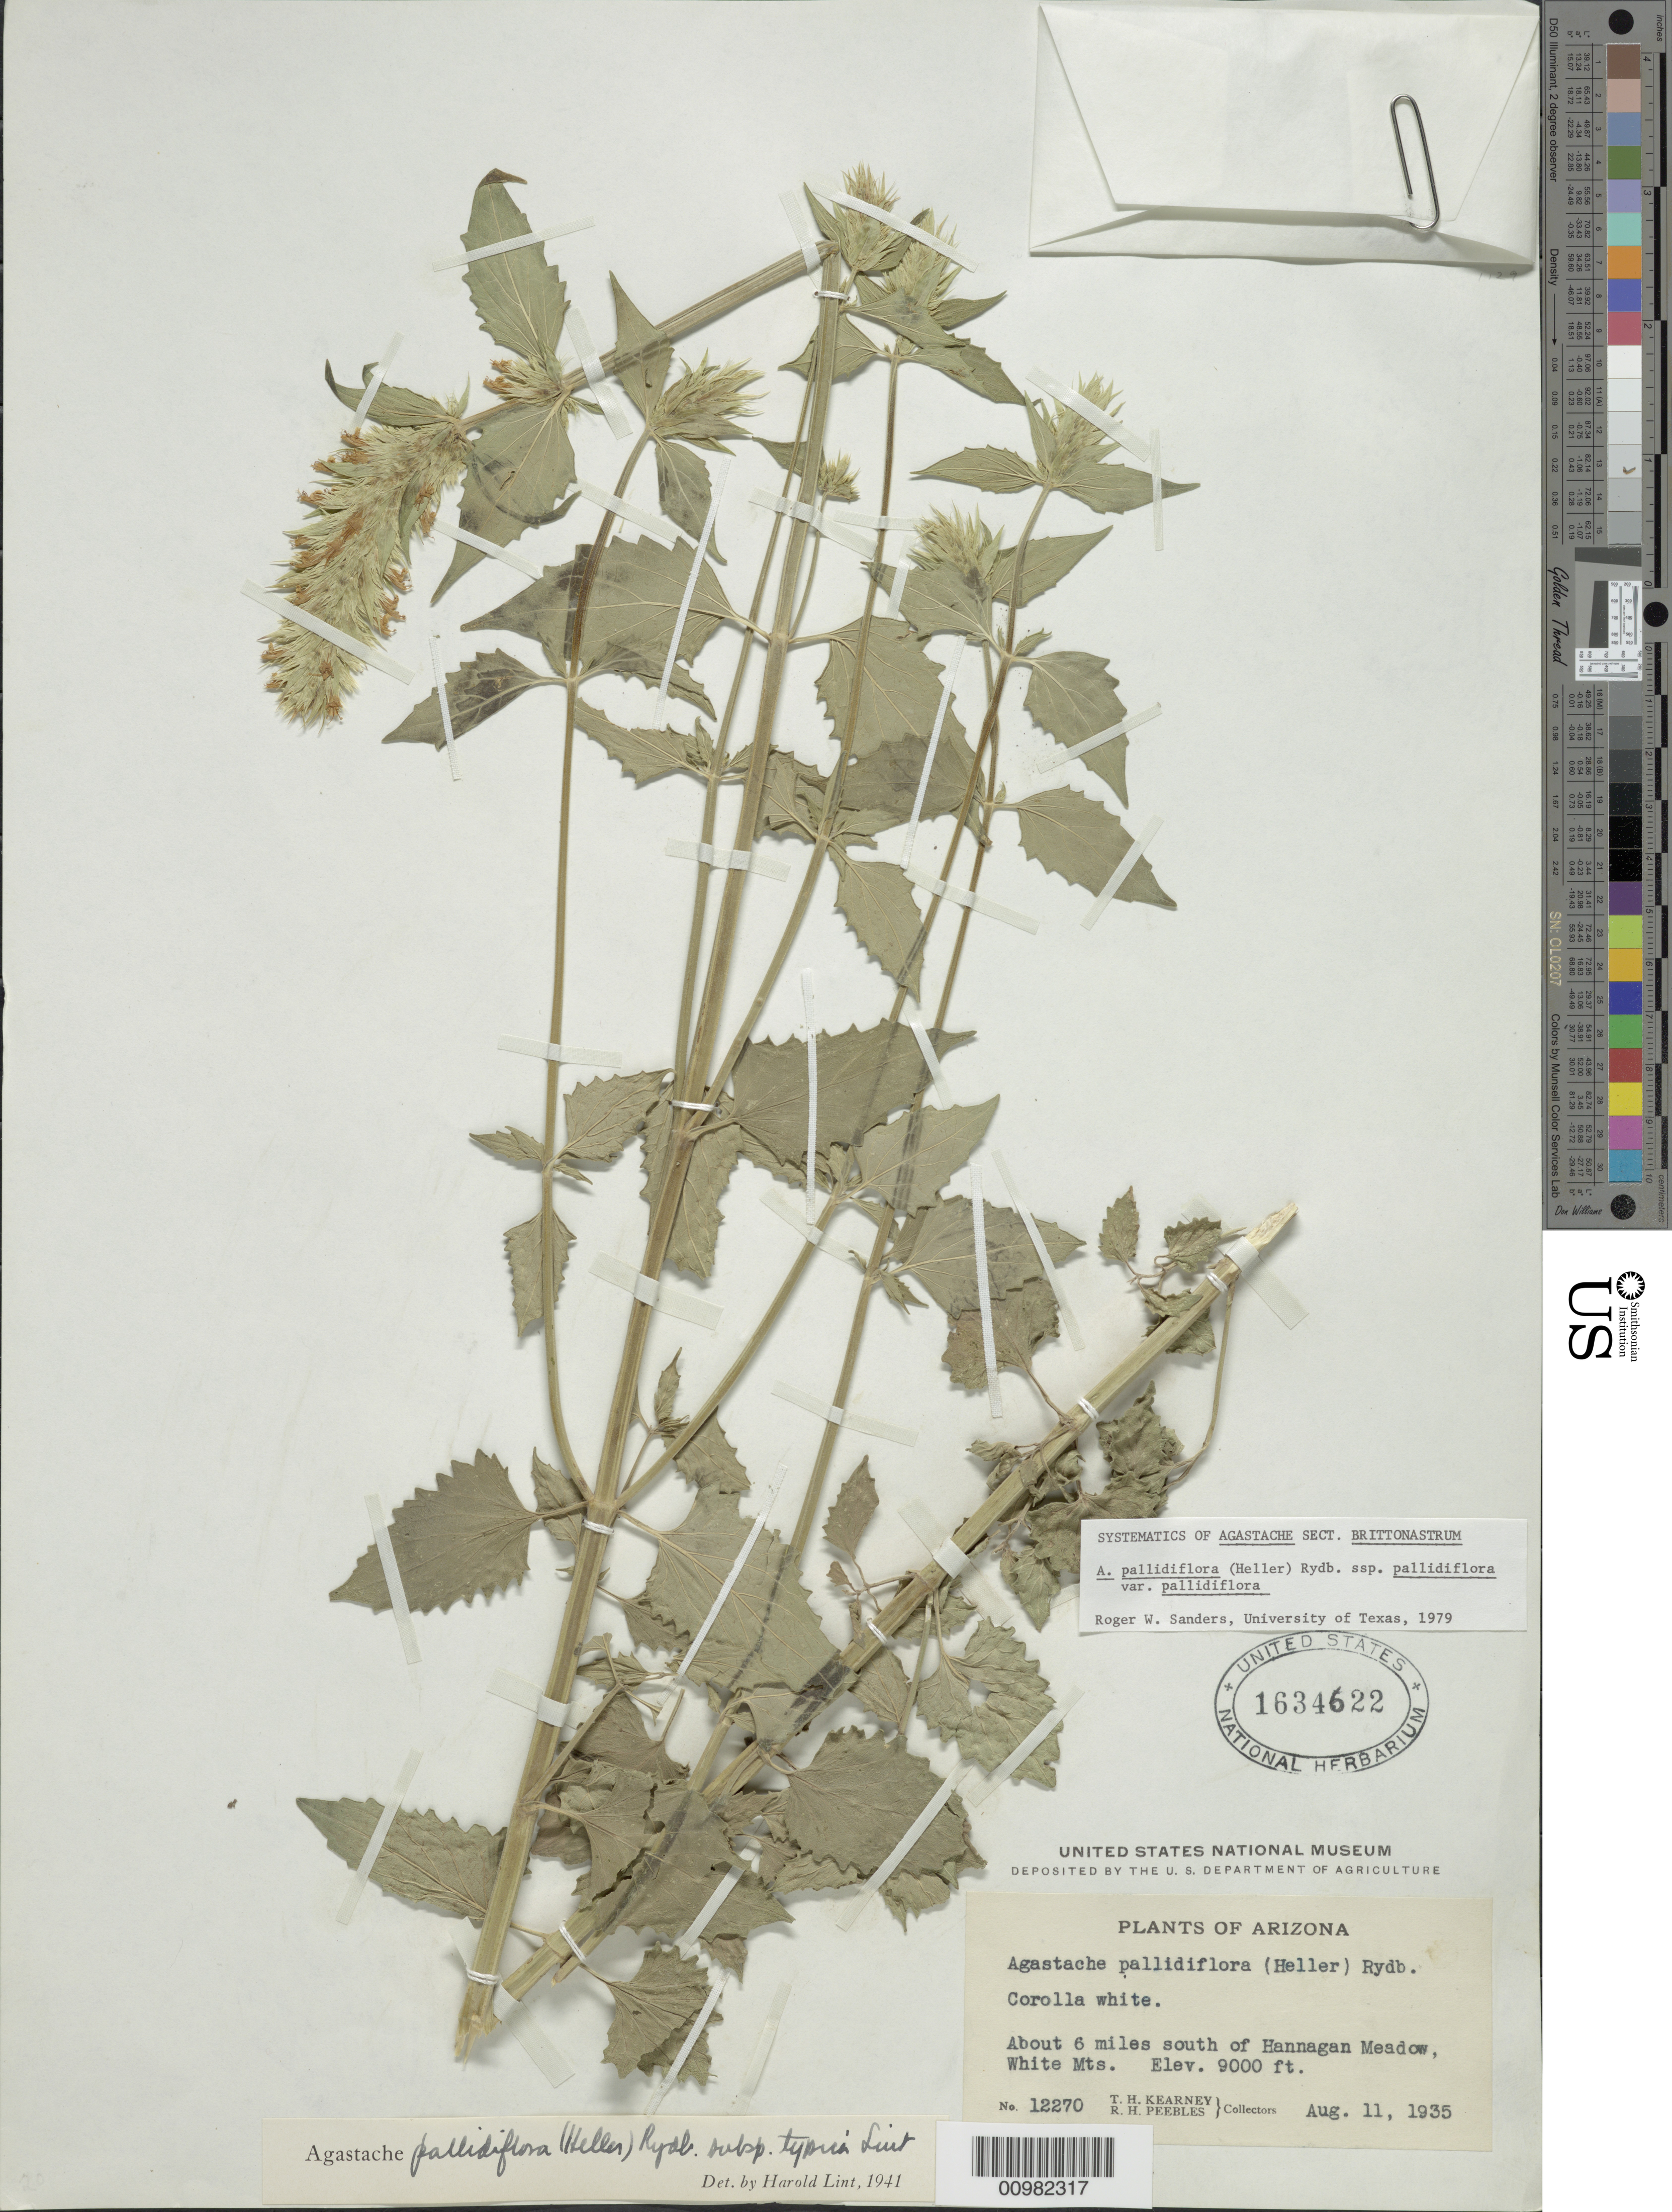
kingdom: Plantae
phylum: Tracheophyta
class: Magnoliopsida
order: Lamiales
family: Lamiaceae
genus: Agastache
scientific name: Agastache pallidiflora var. pallidiflora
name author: (A. Heller) Rydb.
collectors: T. H. Kearney & R. H. Peebles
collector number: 12270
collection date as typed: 11 Aug 1935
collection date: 1935-08-11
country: United States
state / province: Arizona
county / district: Apache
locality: White Mts.; about 6 mi. S of Hannagan Meadow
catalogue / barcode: US 1634622